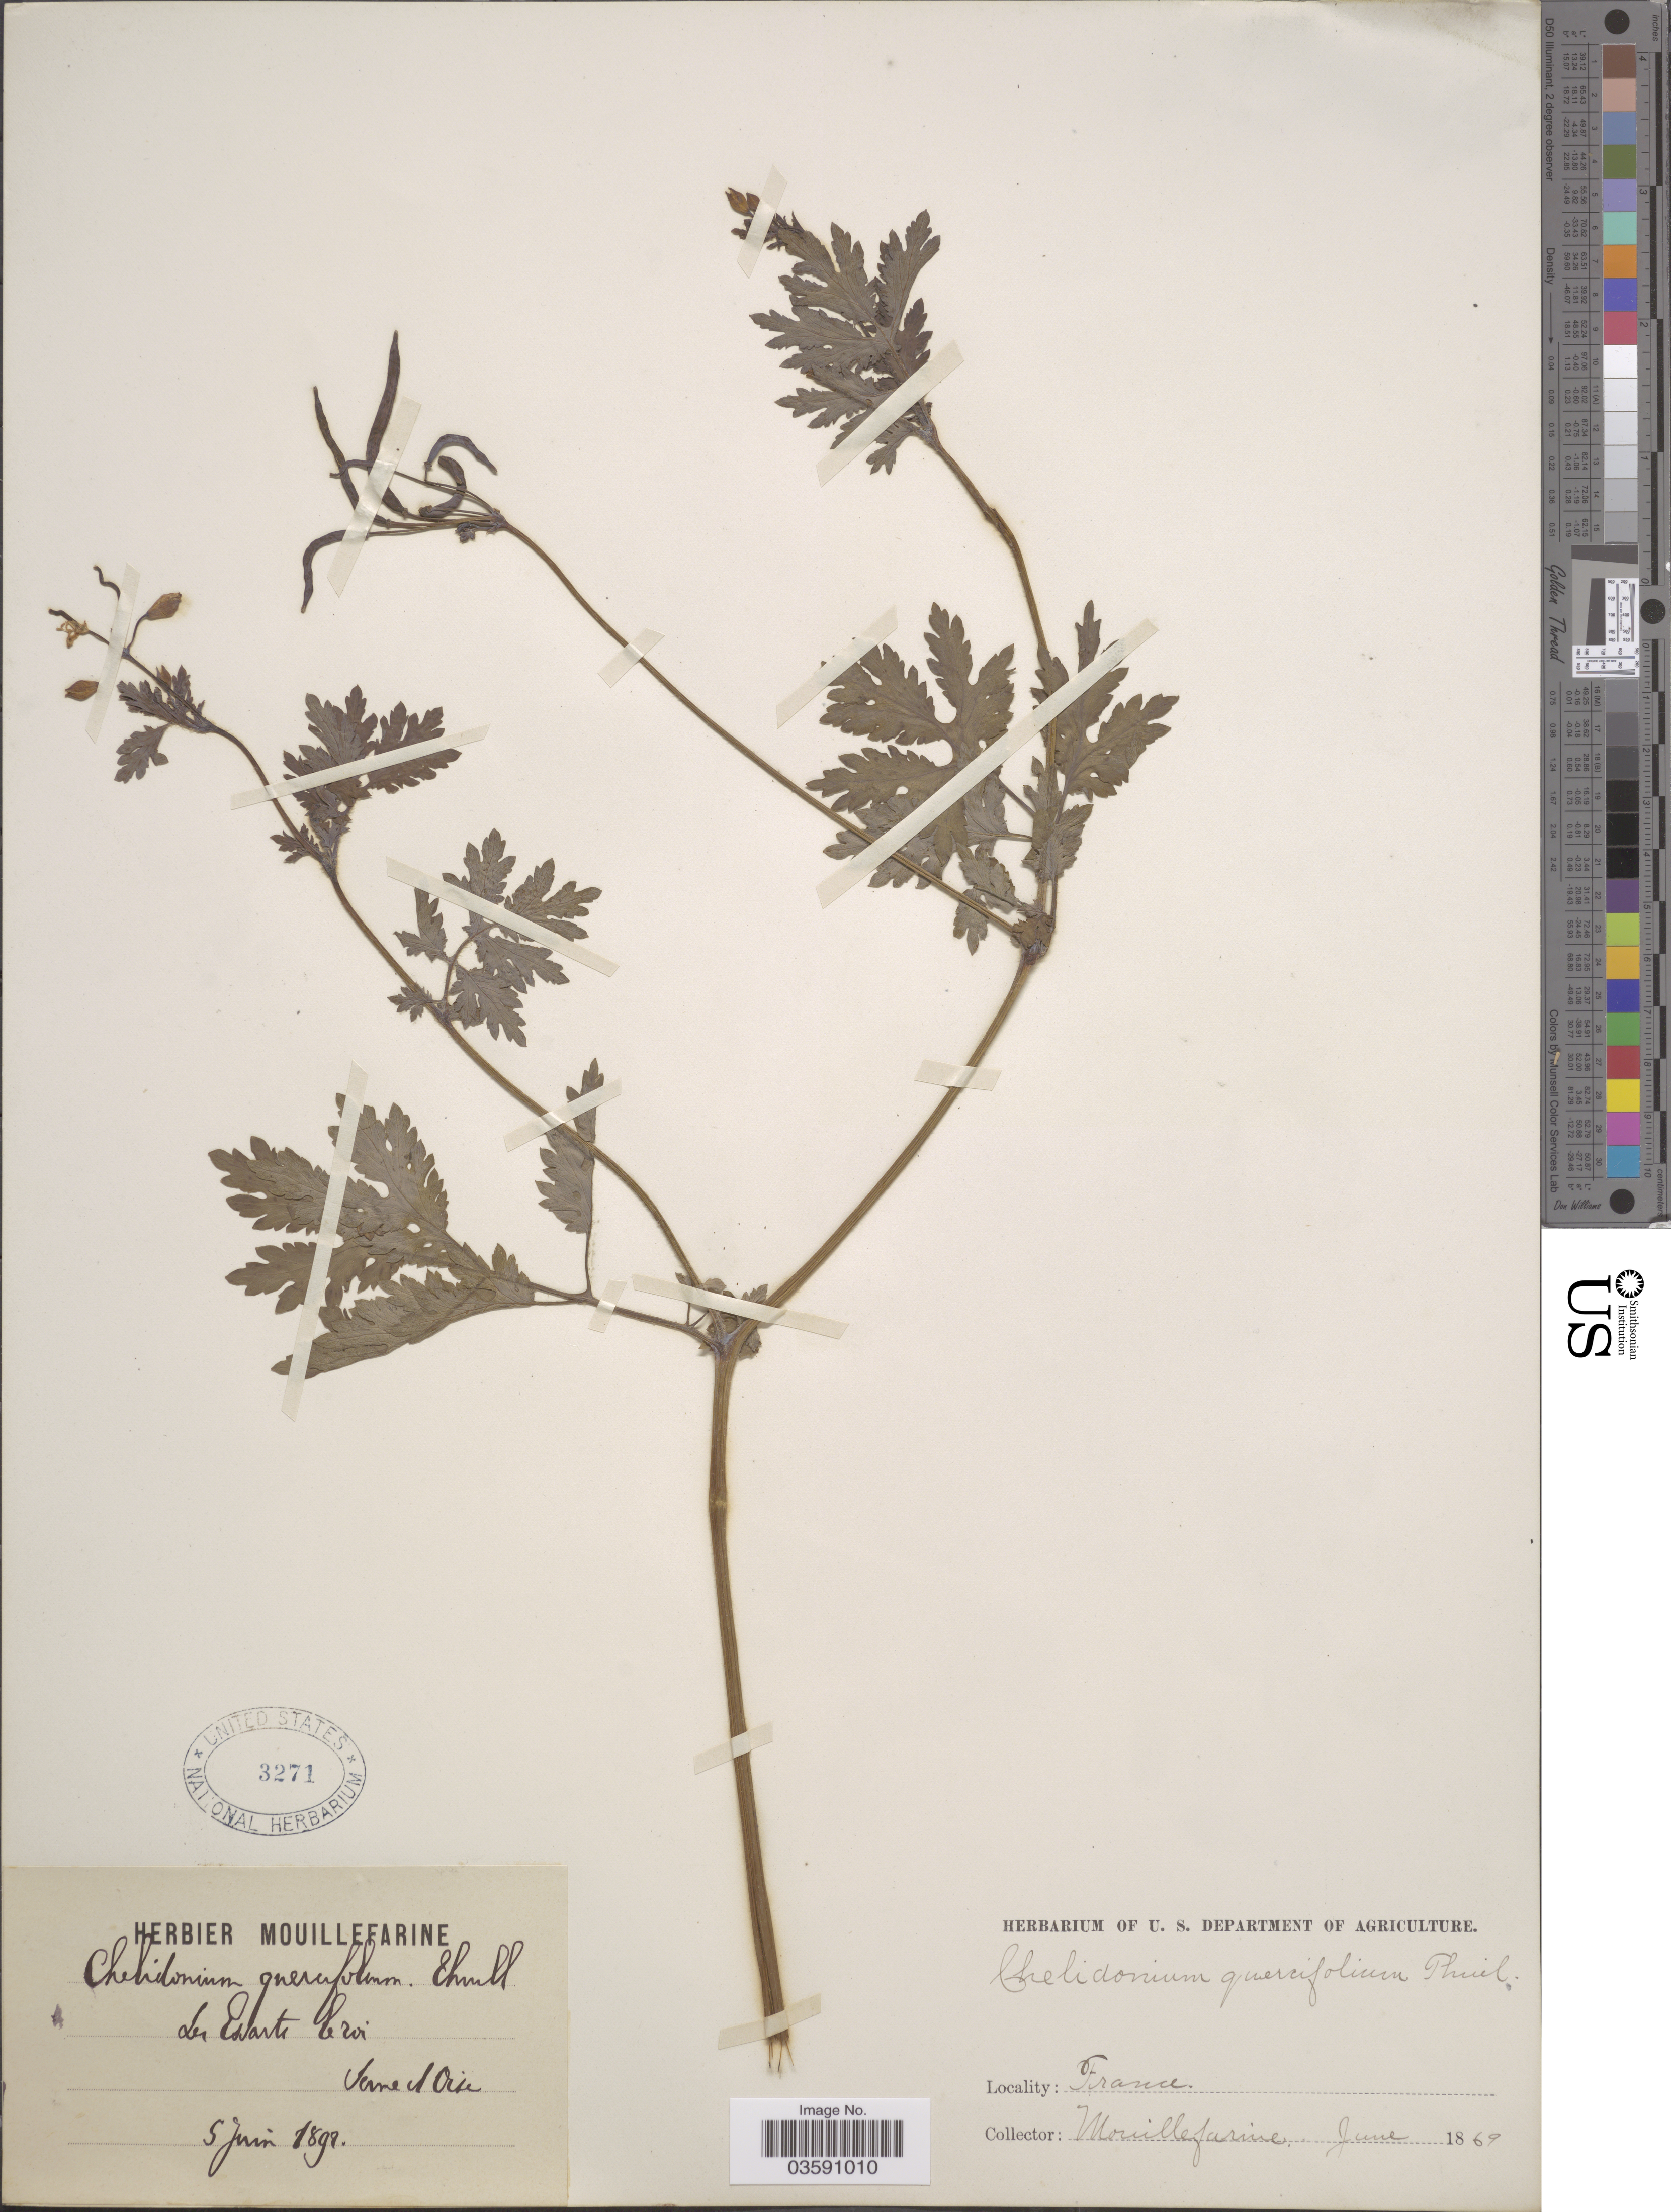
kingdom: Plantae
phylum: Tracheophyta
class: Magnoliopsida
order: Ranunculales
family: Papaveraceae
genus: Chelidonium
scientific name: Chelidonium grandiflorum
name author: DC.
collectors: ex herb. Mouillefarine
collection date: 1898-06-05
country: France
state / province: Île-de-France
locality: Les Essarts le Roi, Seine et Oise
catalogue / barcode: US 3271